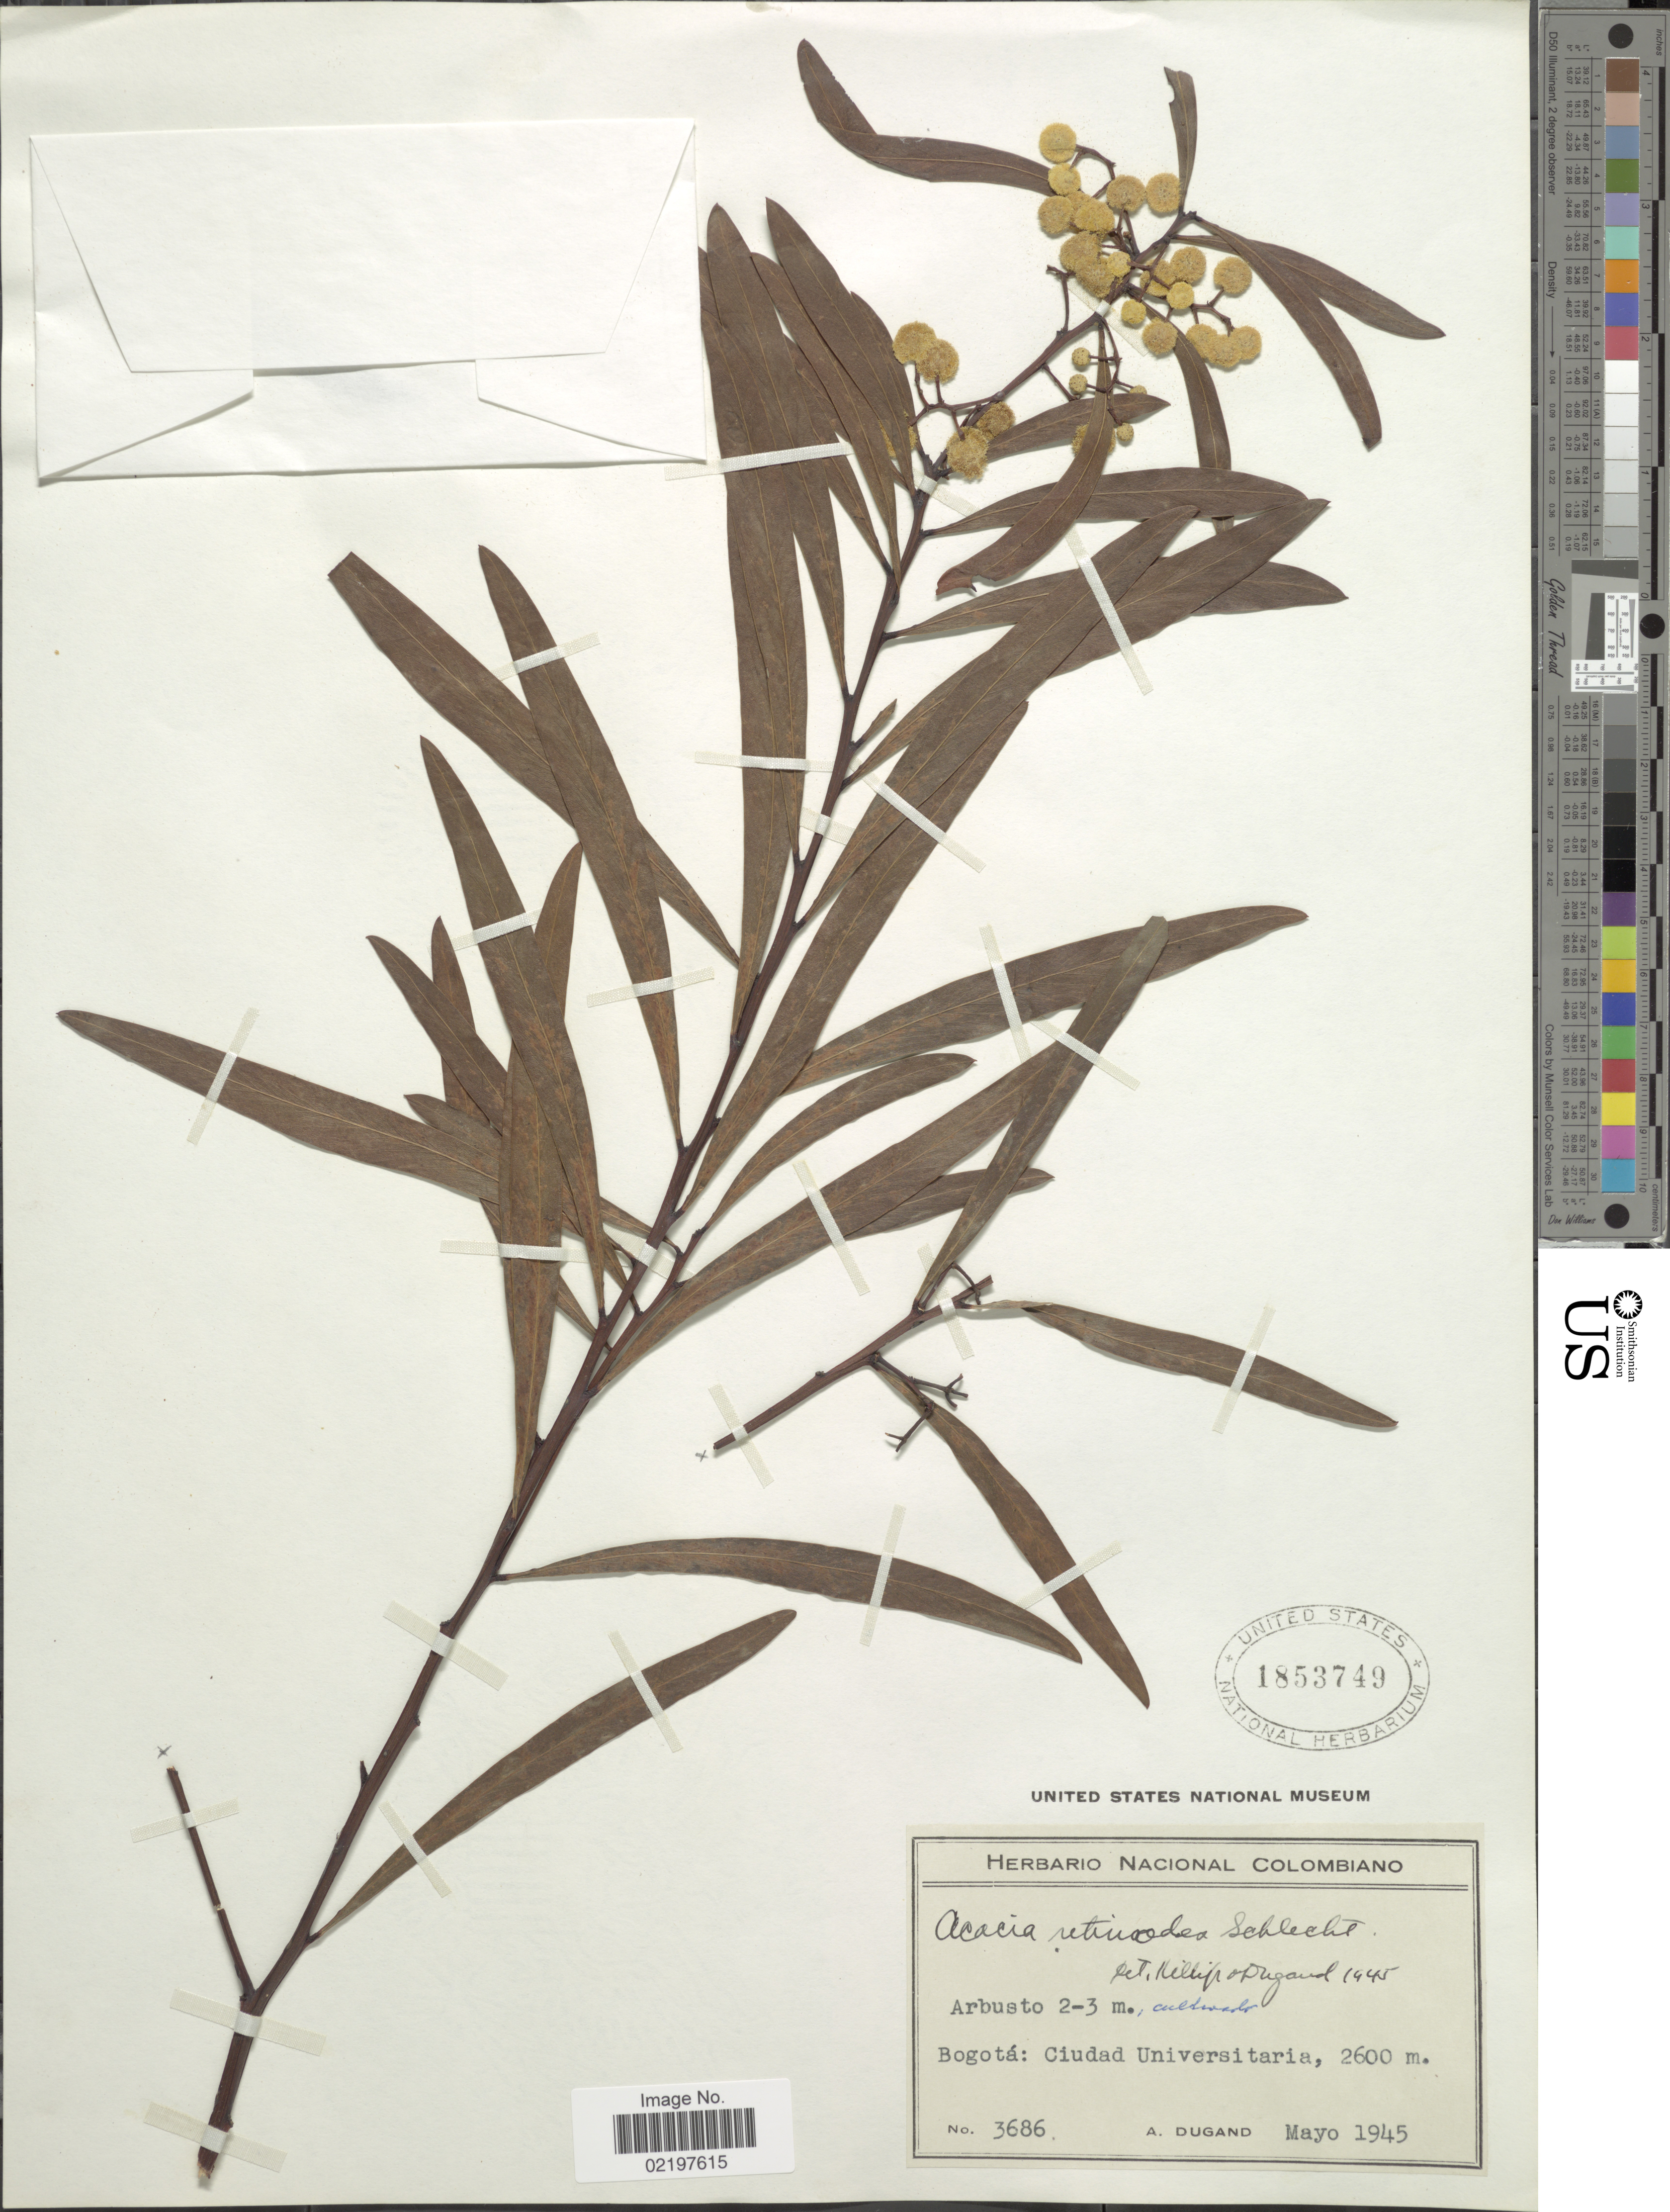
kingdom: Plantae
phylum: Tracheophyta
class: Magnoliopsida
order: Fabales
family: Fabaceae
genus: Acacia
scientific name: Acacia retinodes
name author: Schltdl.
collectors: A. Dugand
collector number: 3686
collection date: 1945-05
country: Colombia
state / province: Bogota D.C.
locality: Bogota: Ciudad Universitaria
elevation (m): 2600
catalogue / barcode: US 1853749